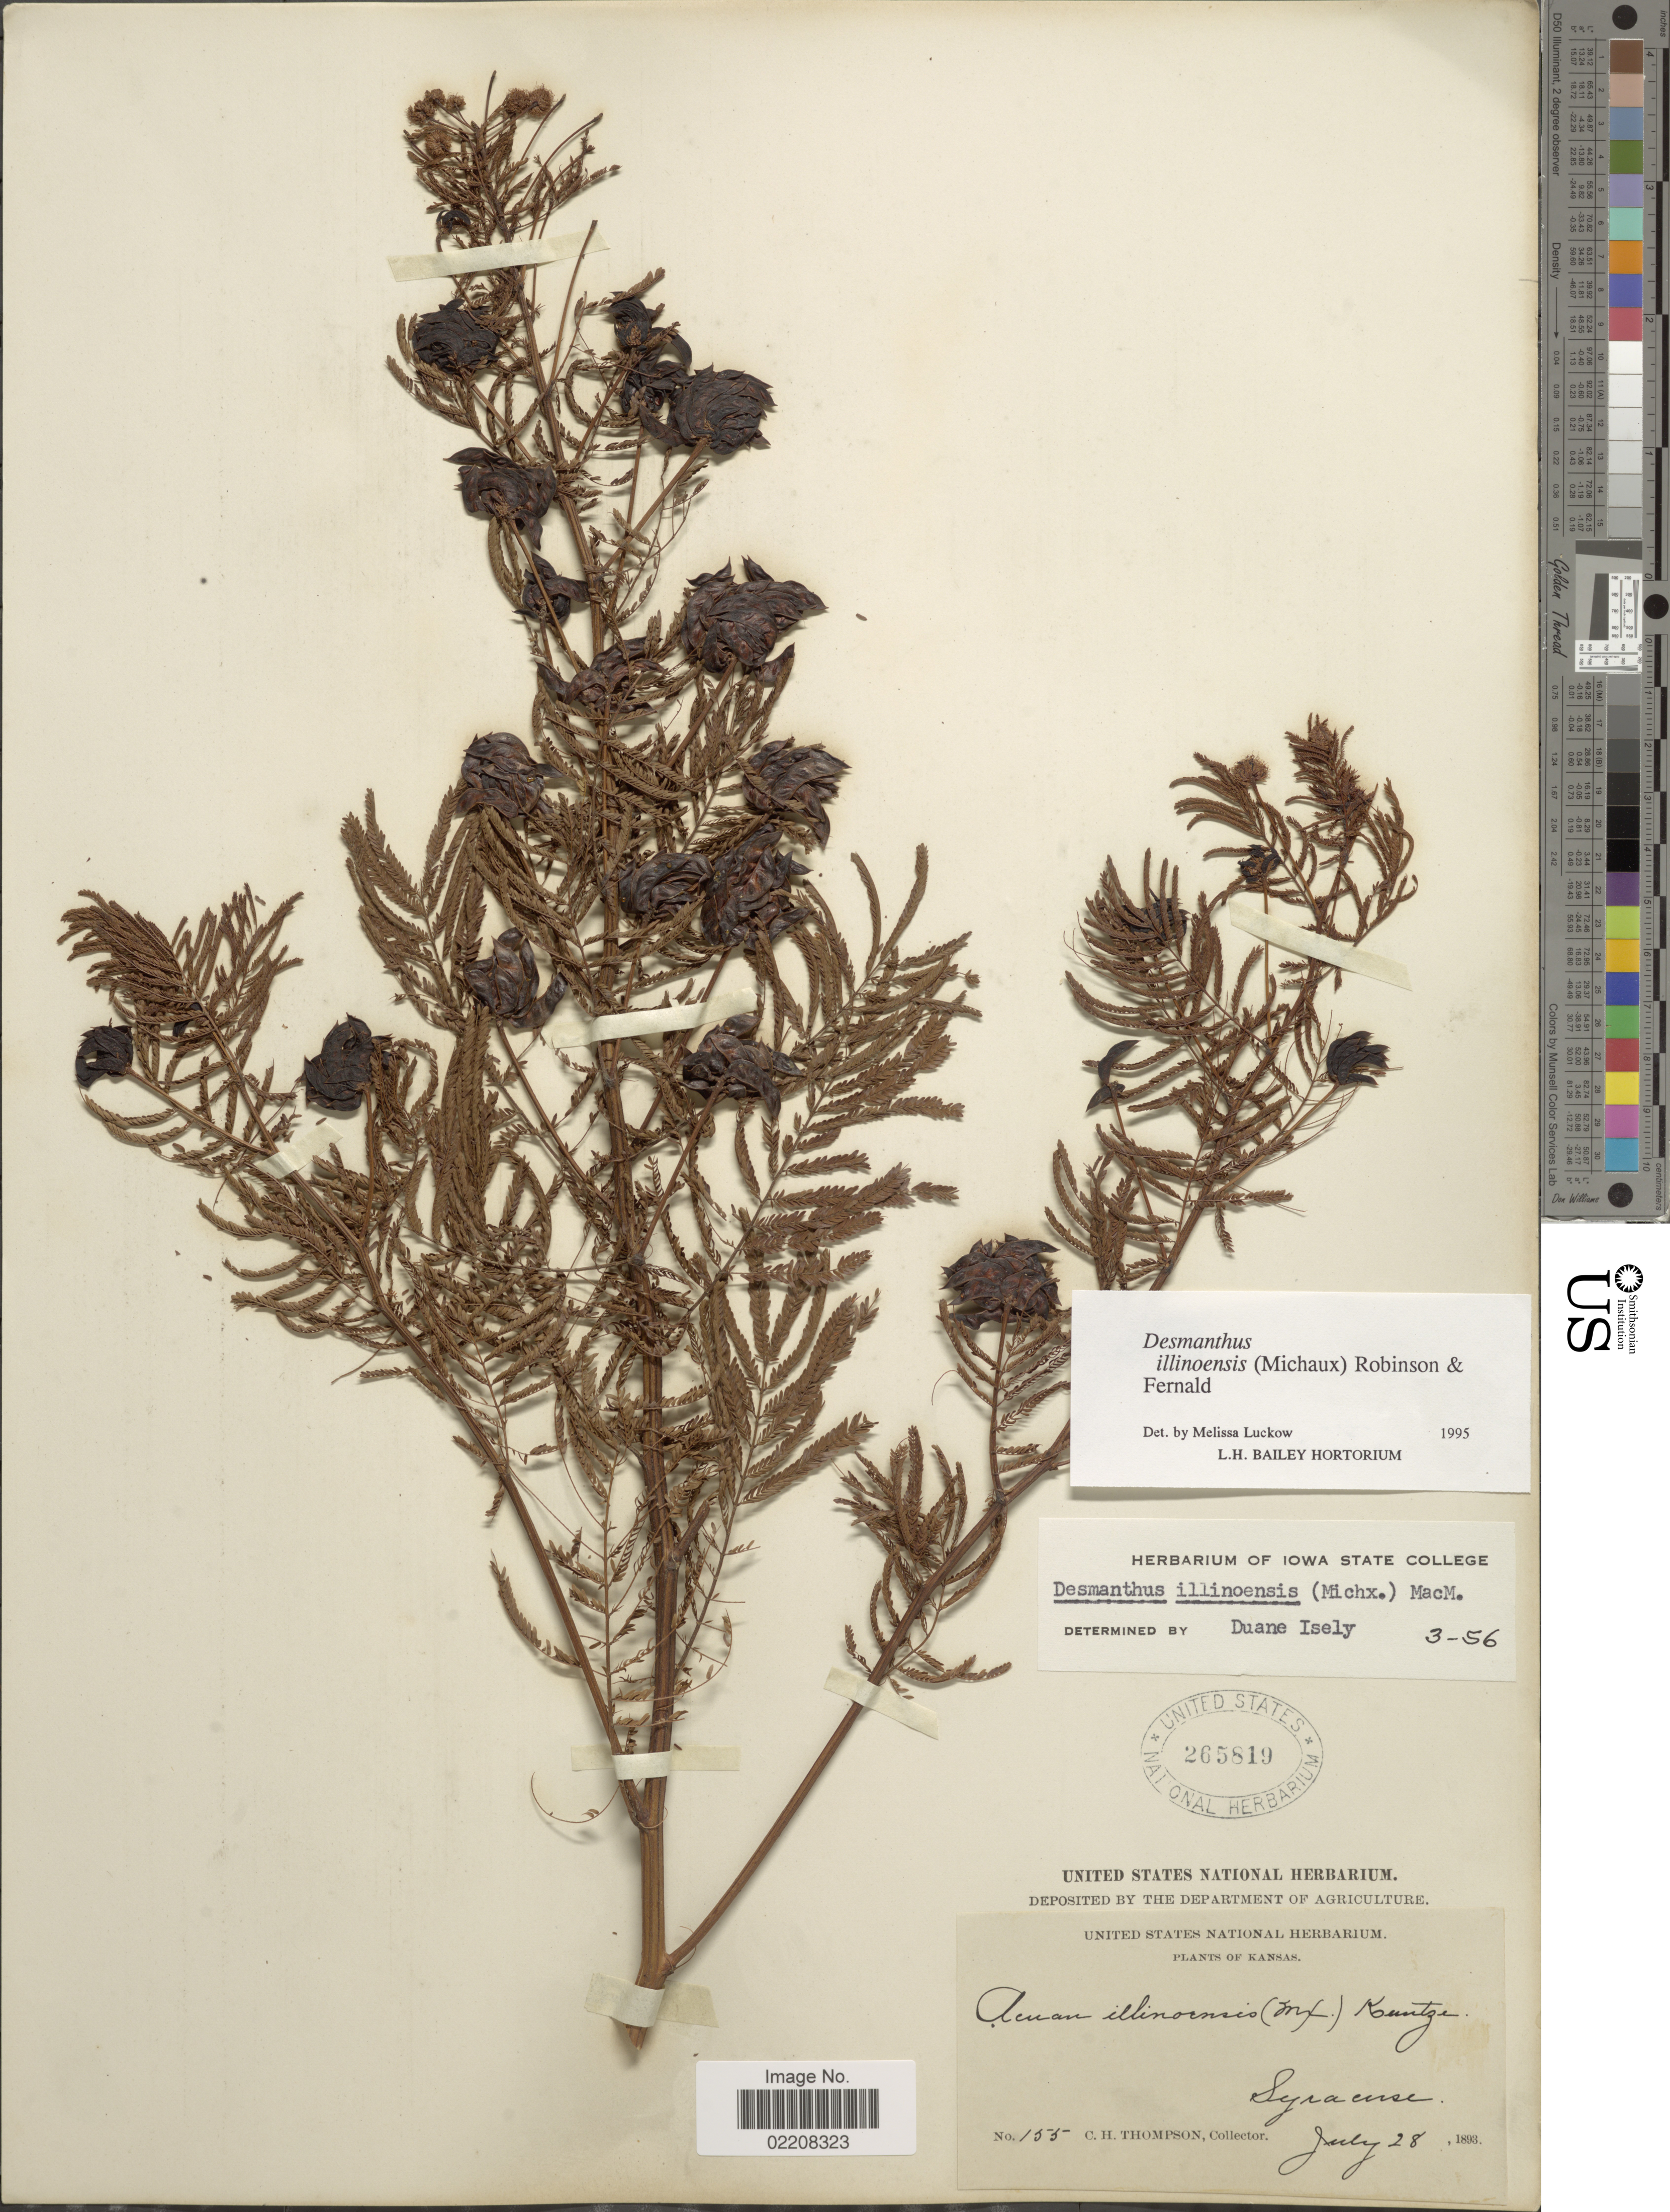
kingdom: Plantae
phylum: Tracheophyta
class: Magnoliopsida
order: Fabales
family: Fabaceae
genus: Desmanthus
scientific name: Desmanthus illinoensis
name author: (Michx.) MacMill.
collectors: C. H. Thompson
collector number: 155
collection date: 1893-07-28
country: United States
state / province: Kansas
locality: Syracuse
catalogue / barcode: US 265819